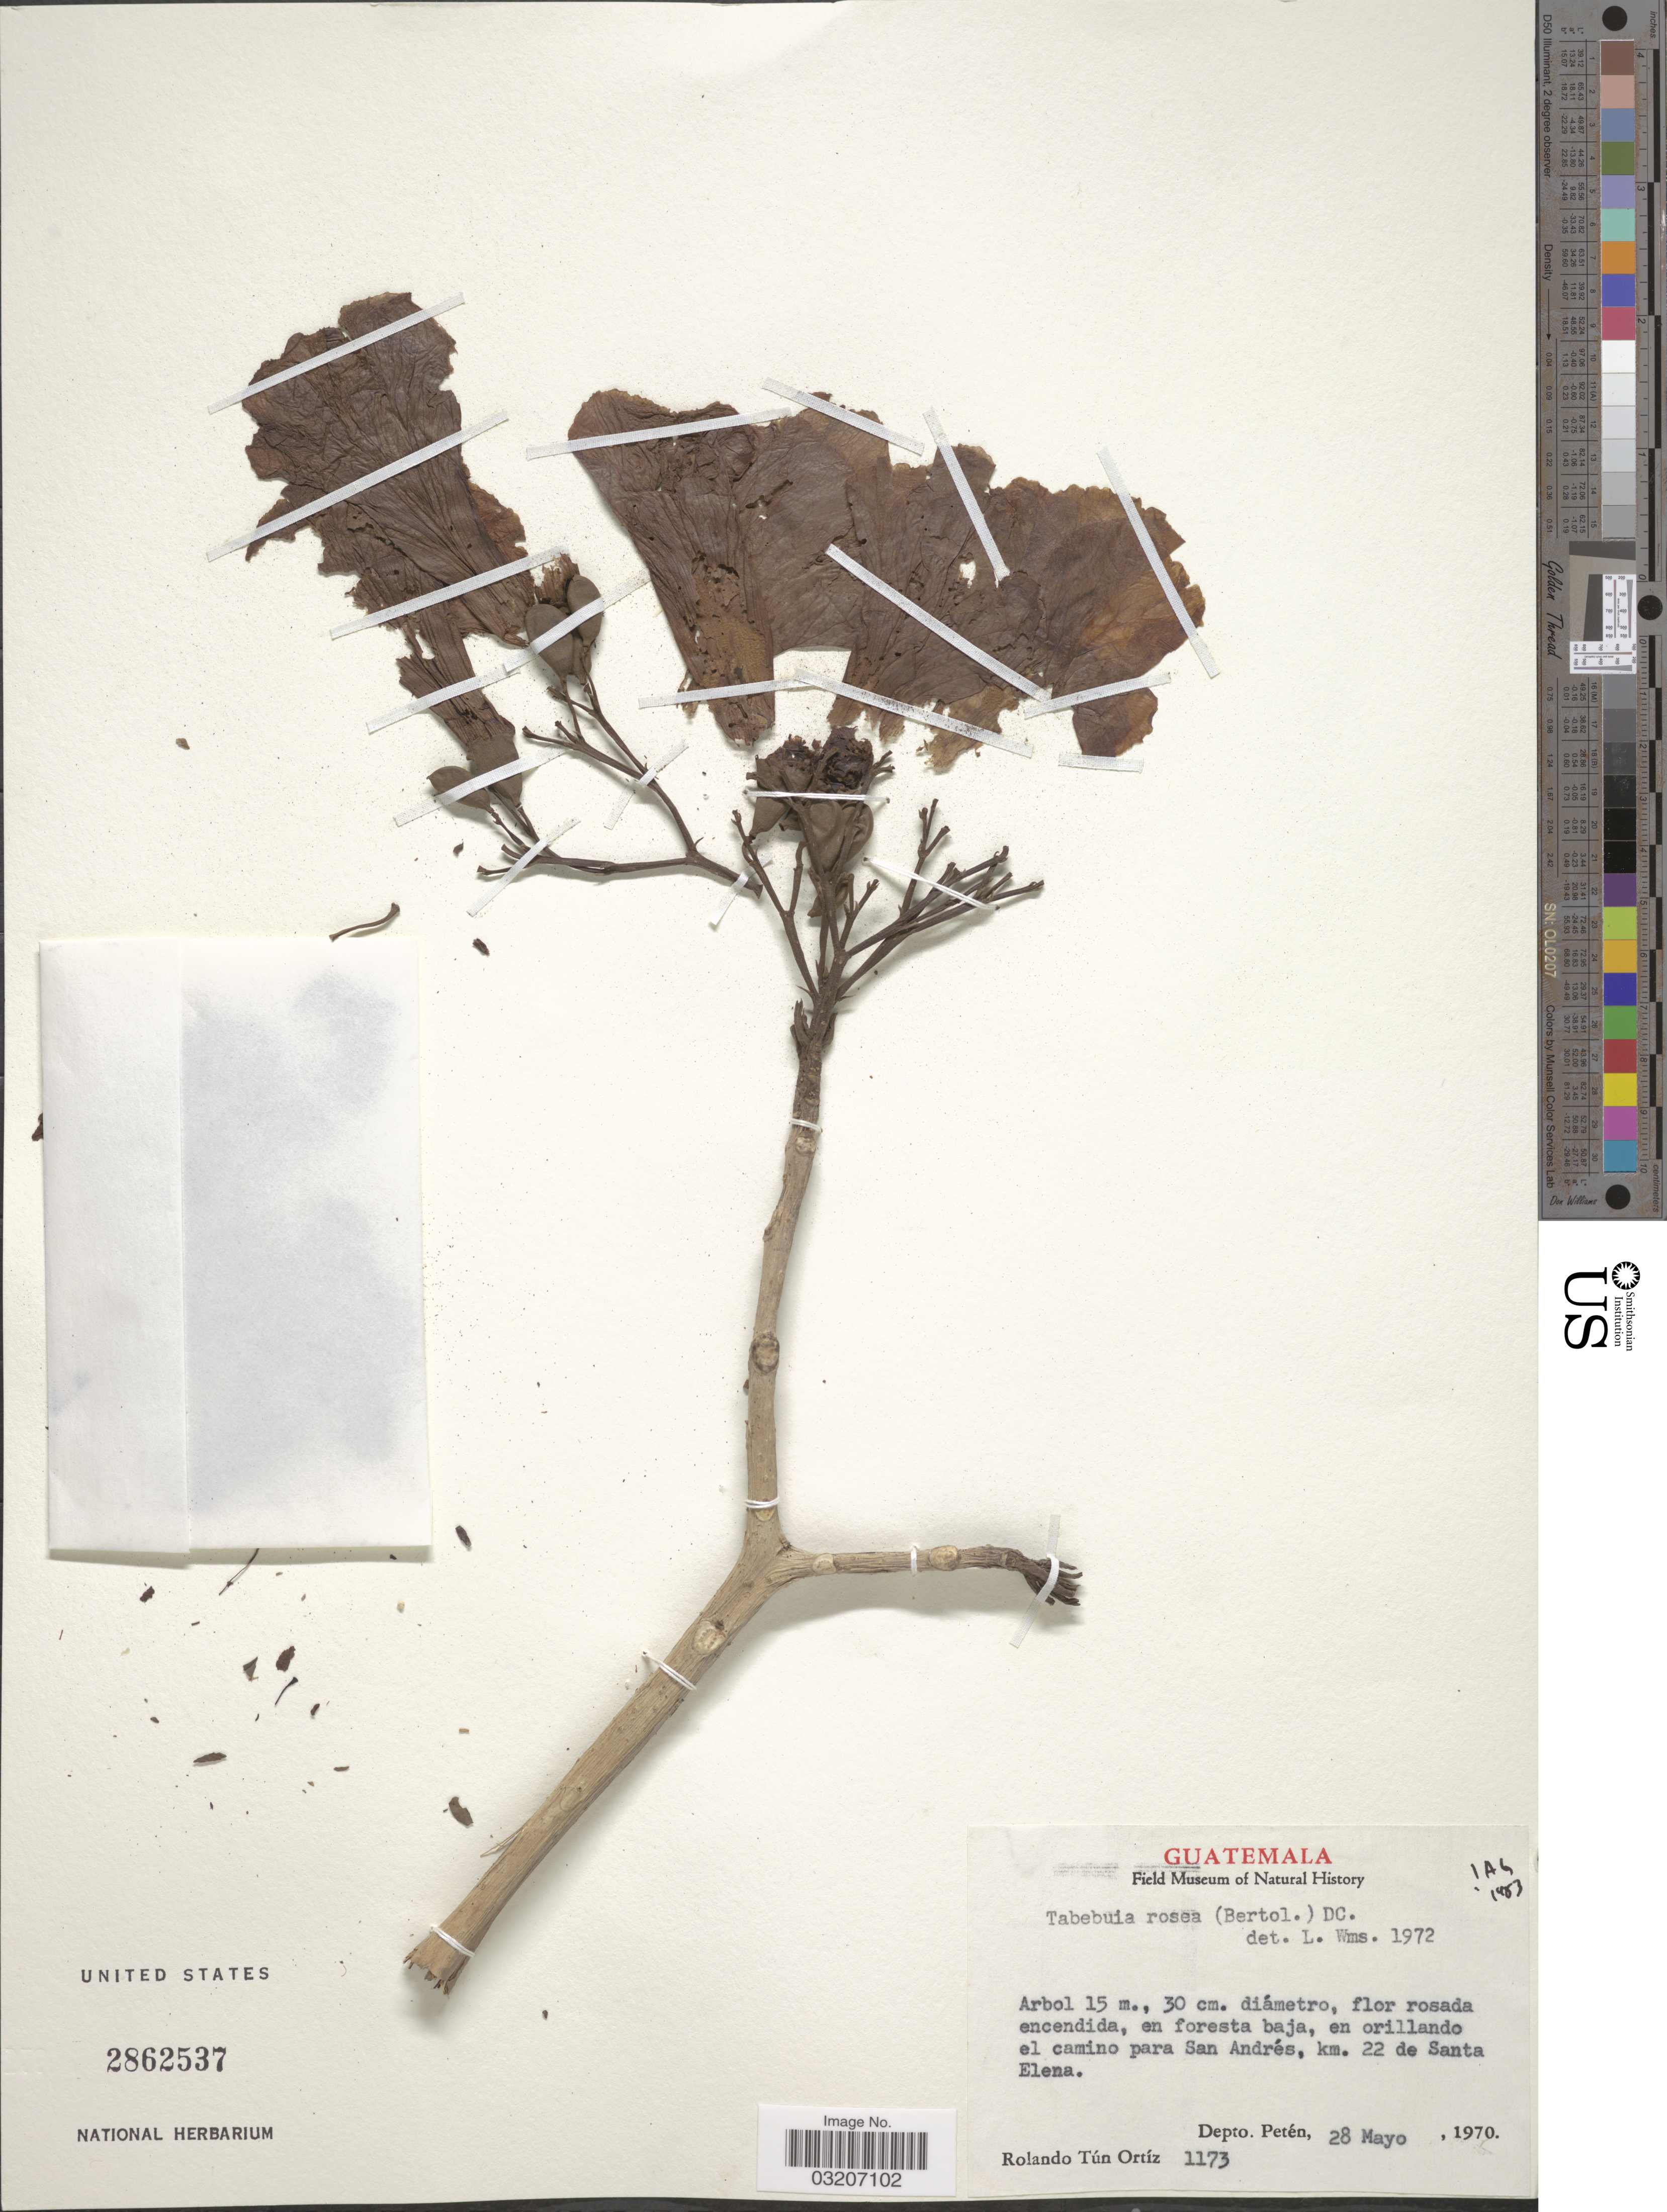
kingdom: Plantae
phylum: Tracheophyta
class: Magnoliopsida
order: Lamiales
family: Bignoniaceae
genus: Tabebuia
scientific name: Tabebuia rosea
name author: (Bertol.) DC.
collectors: R. T. Ortíz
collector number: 1173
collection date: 1970-05-28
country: Guatemala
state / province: El Petén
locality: El camino para San Andrés, km. 22 de Santa Elena. Depto. Petén.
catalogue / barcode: US 2862537